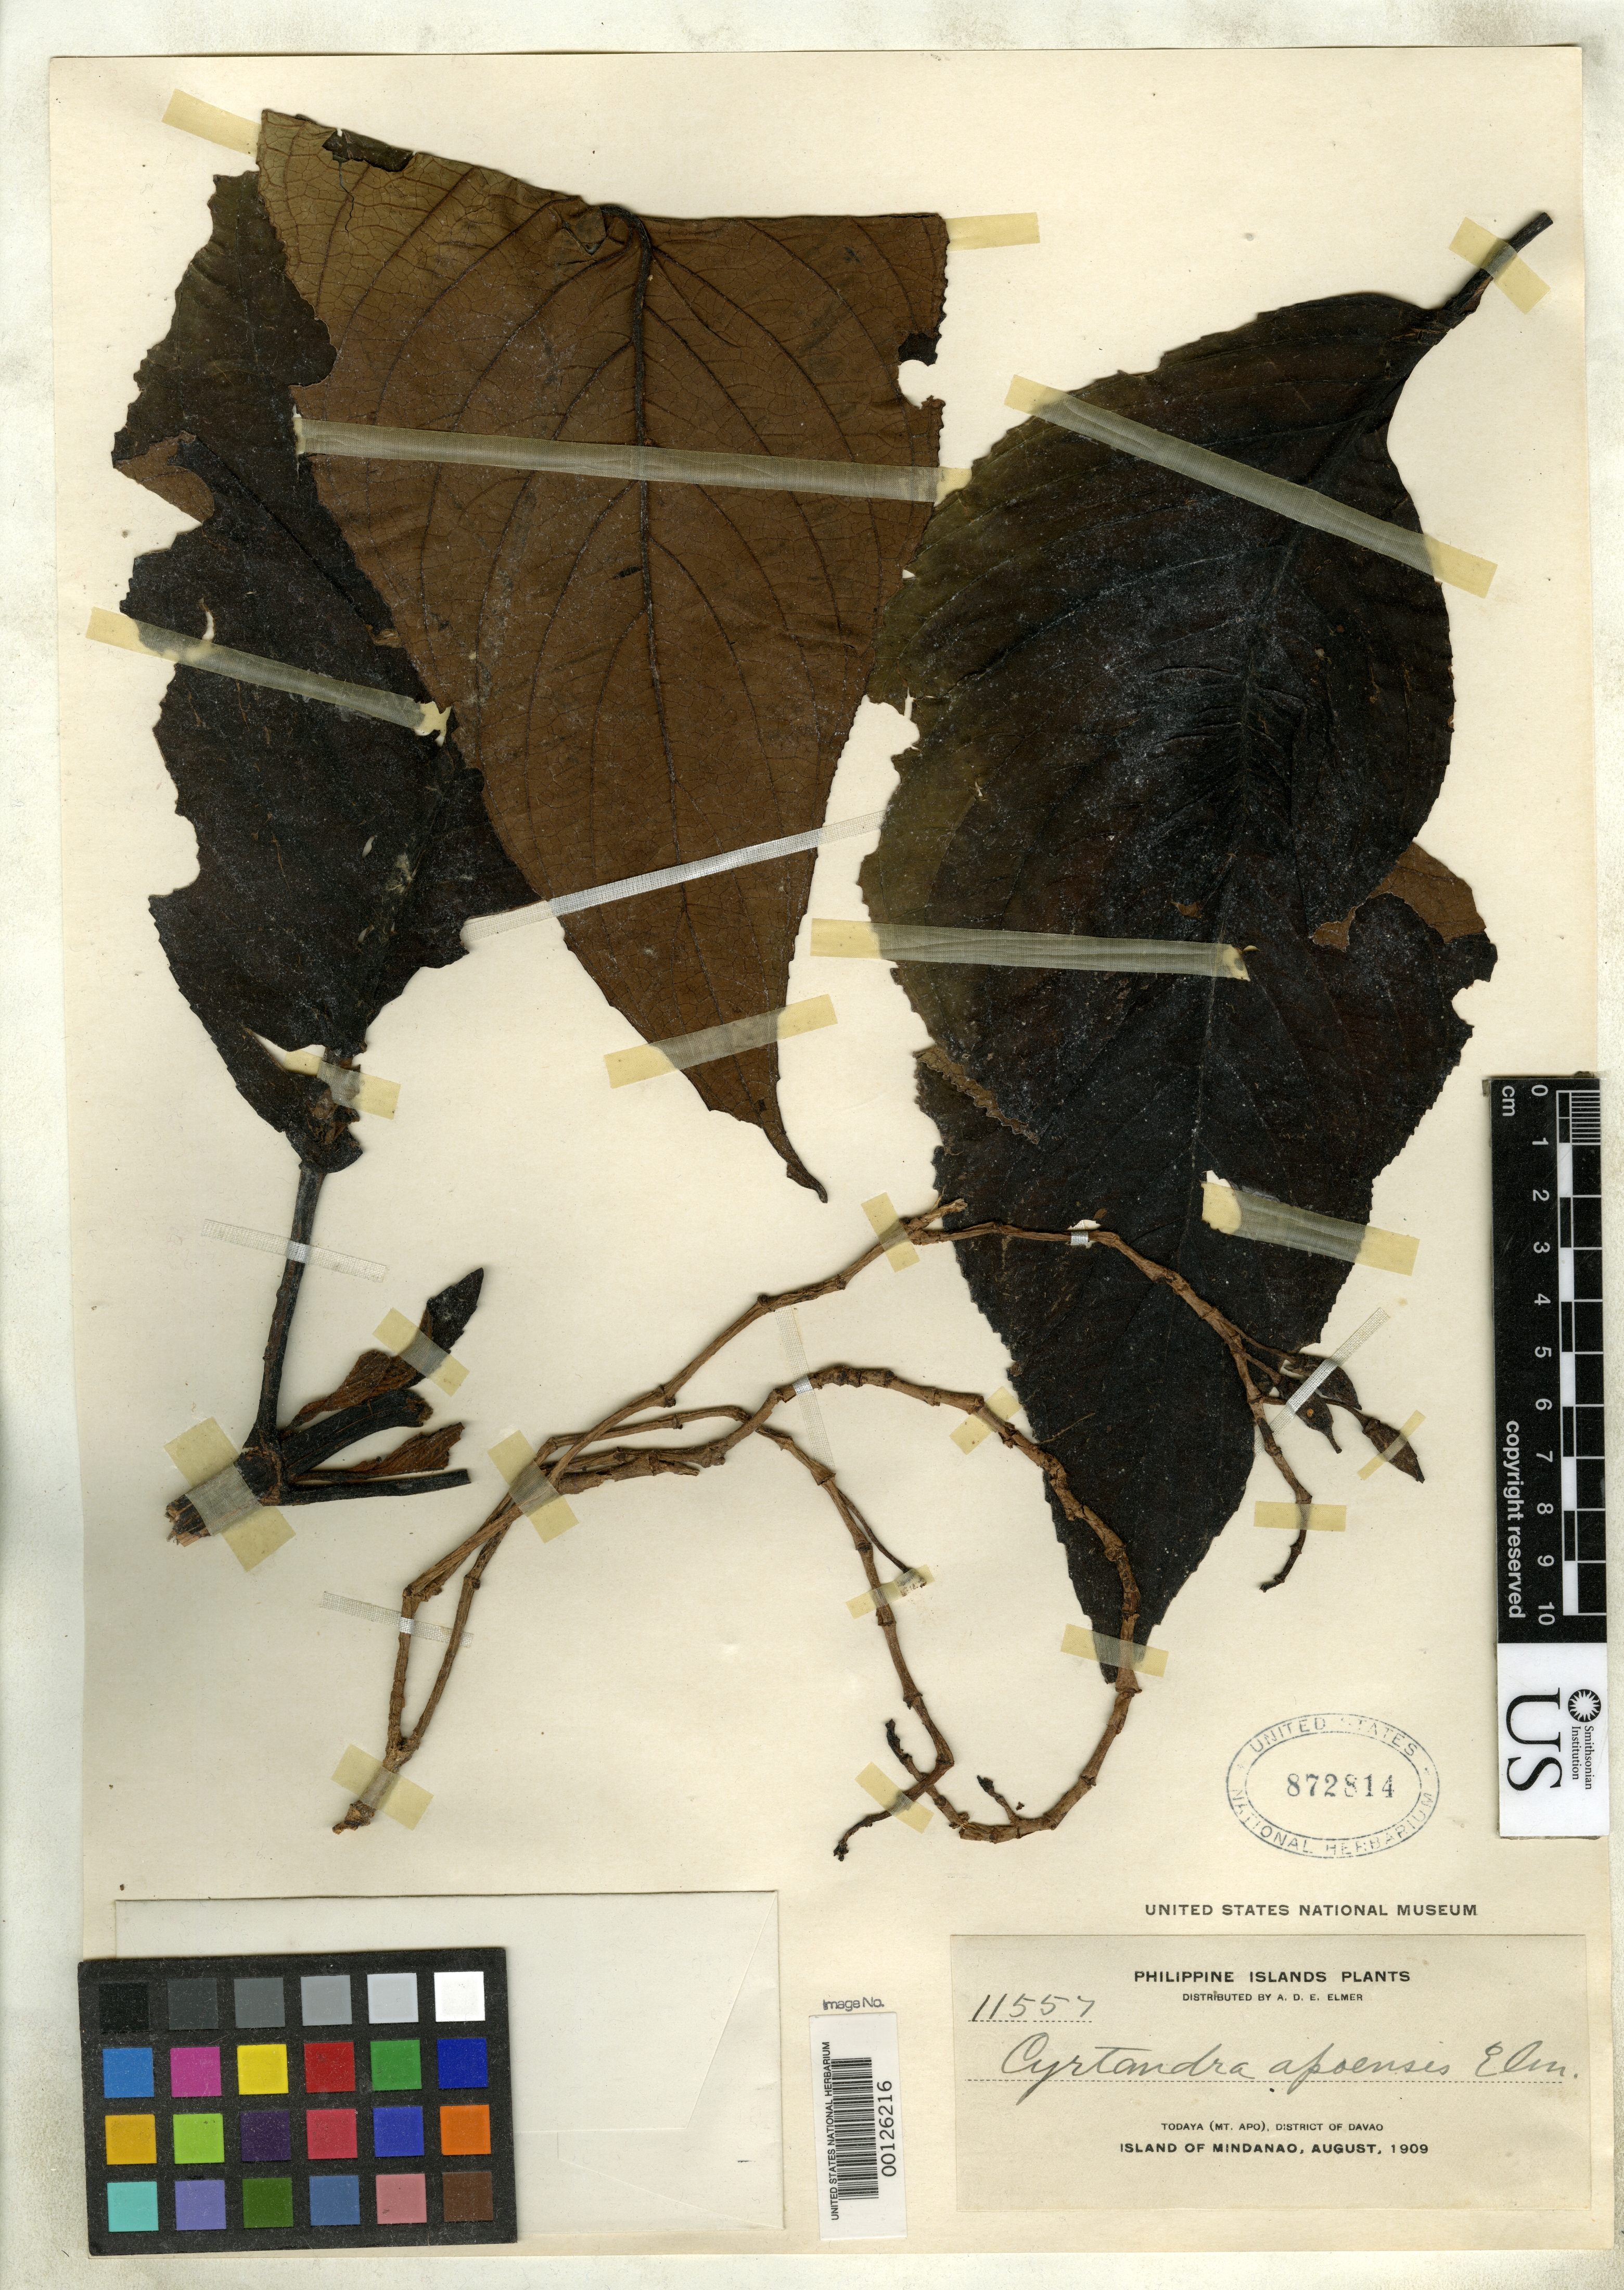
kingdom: Plantae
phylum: Tracheophyta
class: Magnoliopsida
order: Lamiales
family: Gesneriaceae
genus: Cyrtandra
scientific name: Cyrtandra apoensis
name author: Elmer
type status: Isolectotype; Type Collection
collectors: A. D. E. Elmer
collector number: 11557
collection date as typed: Aug 1909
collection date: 1909-08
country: Philippines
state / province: Davao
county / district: Davao del Sur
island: Mindanao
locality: Todaya (Mt. Apo), District of Davao, Island of Mindanao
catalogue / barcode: US 872814